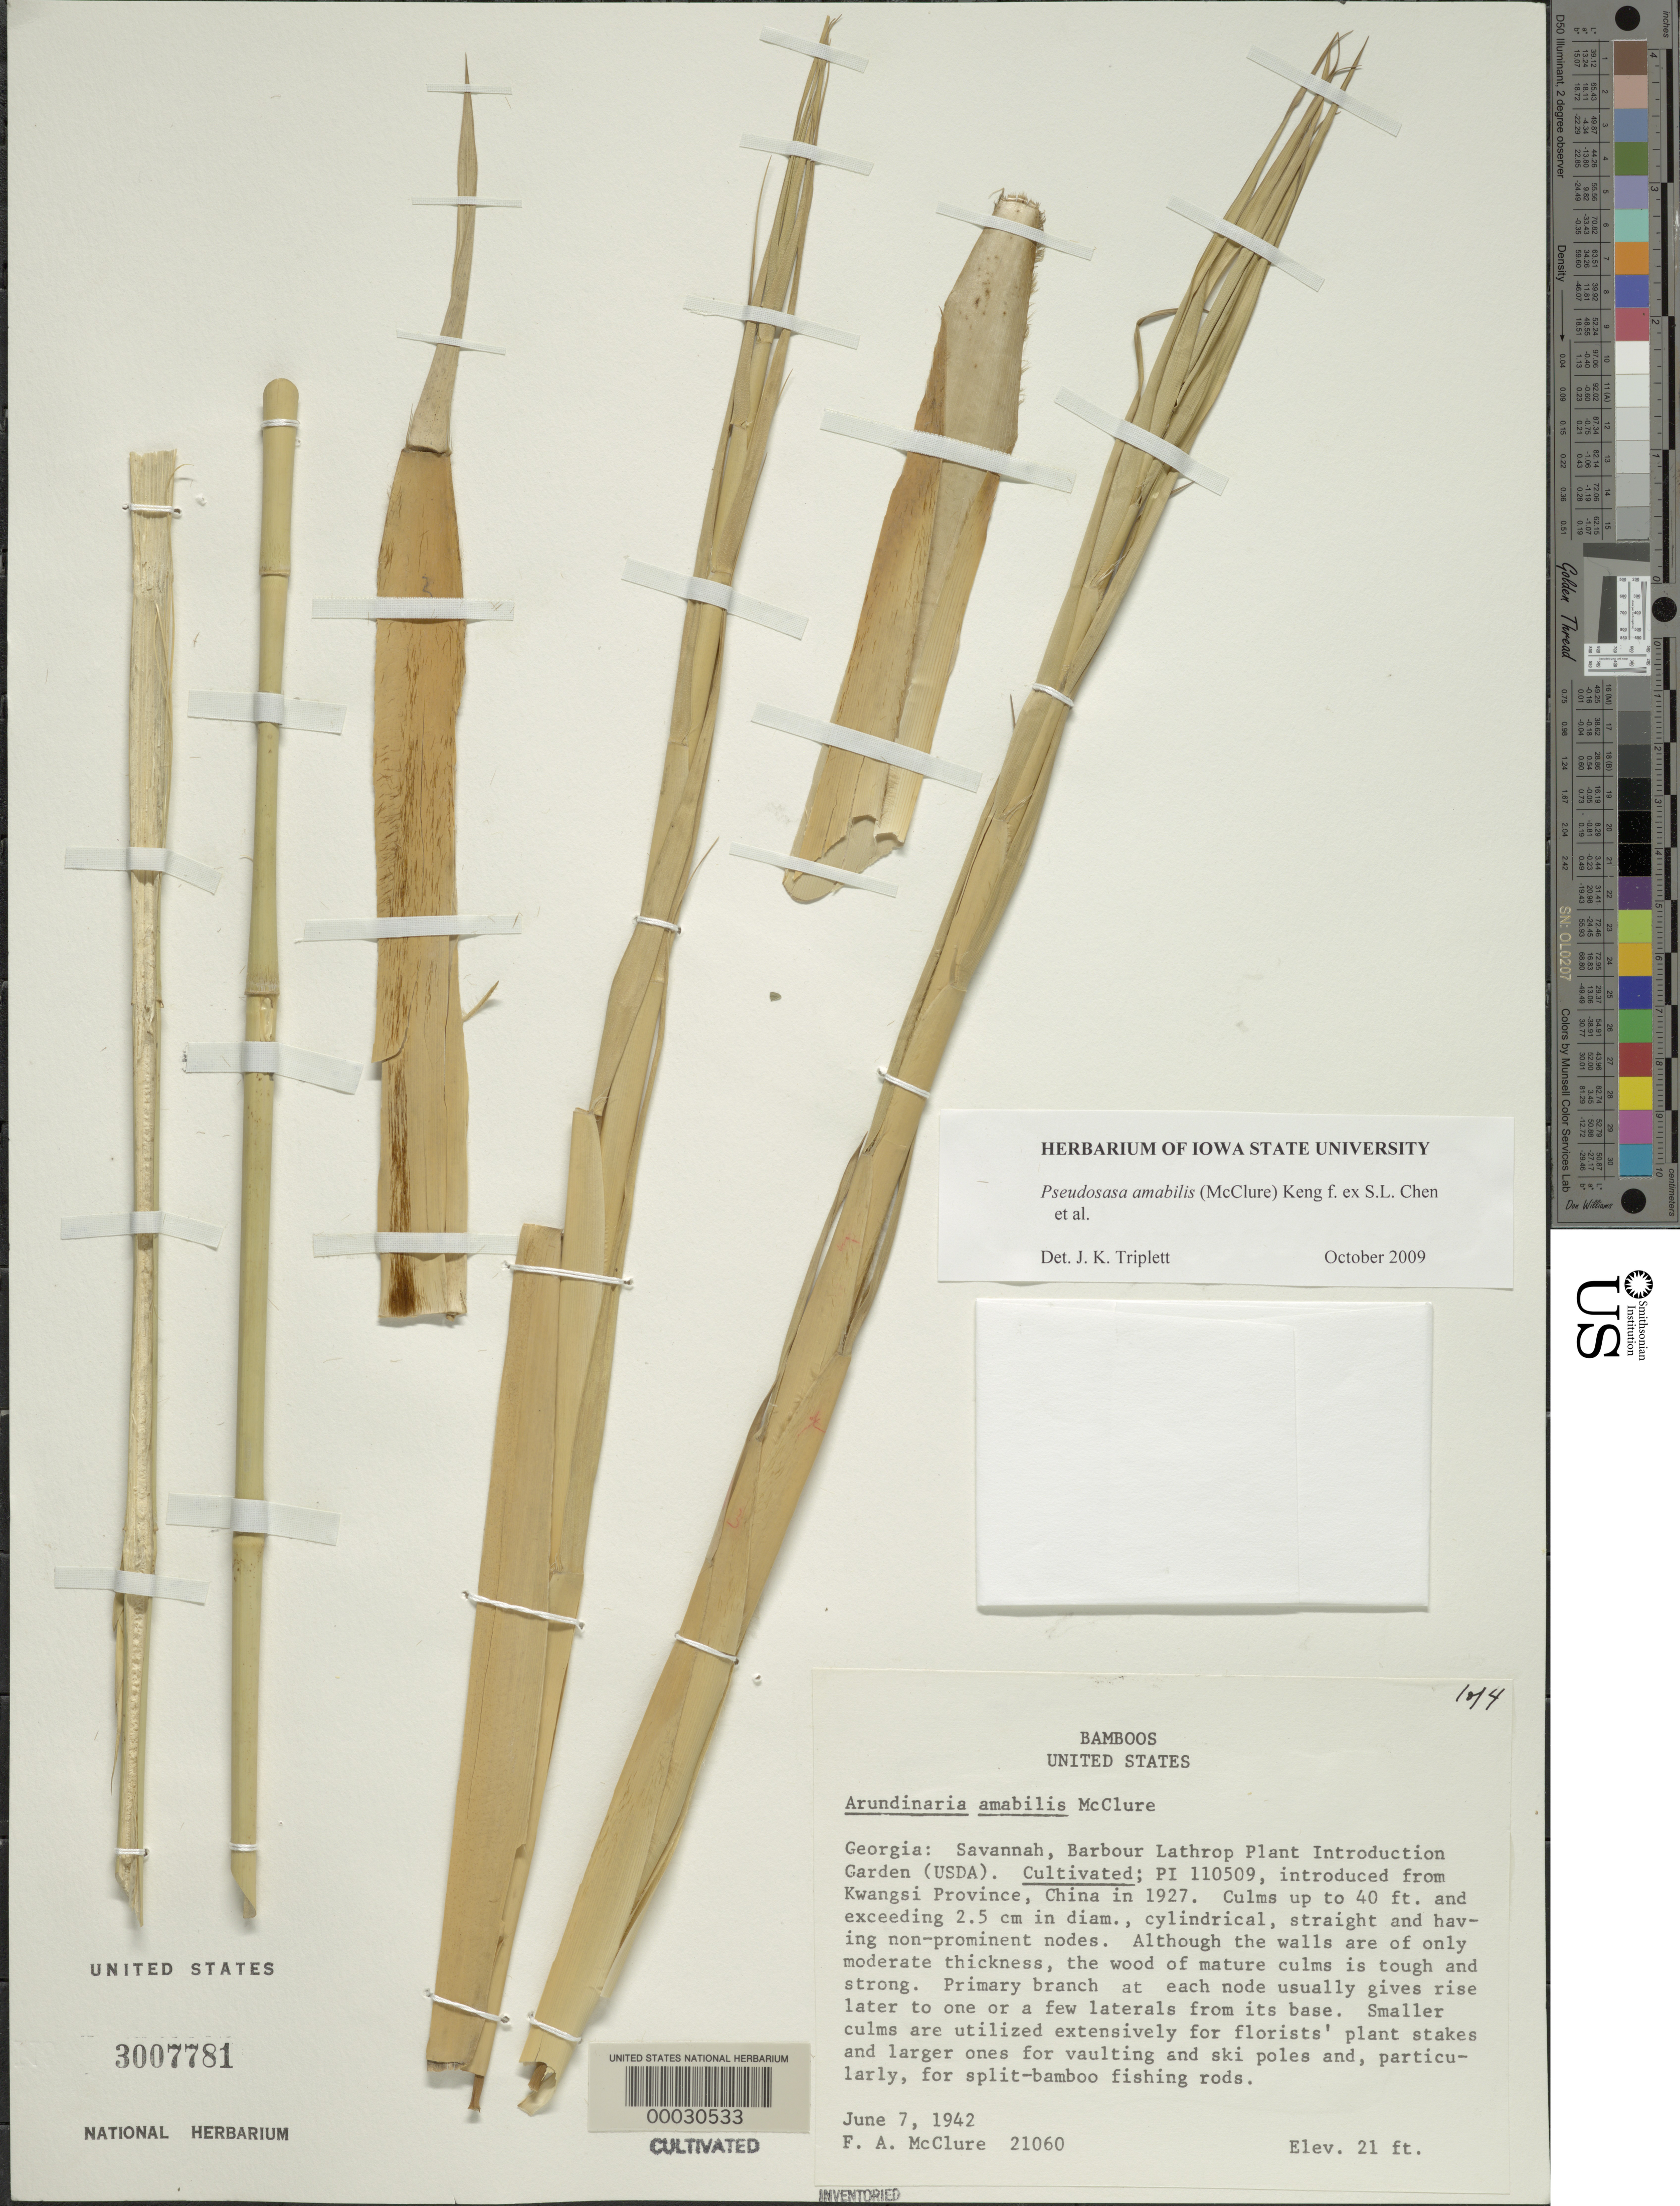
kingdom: Plantae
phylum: Tracheophyta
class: Liliopsida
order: Poales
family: Poaceae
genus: Pseudosasa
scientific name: Pseudosasa amabilis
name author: (McClure) Keng f.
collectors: F. A. McClure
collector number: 21060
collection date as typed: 07 Jun 1942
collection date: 1942-06-07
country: United States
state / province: Georgia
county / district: Chatham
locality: Savannah, Barbour Lathrop Plant Introduction Garden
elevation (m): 6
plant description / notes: Culm, Sheath, Original collection from Kwangsi Province, China in 1927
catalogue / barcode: US 3007781